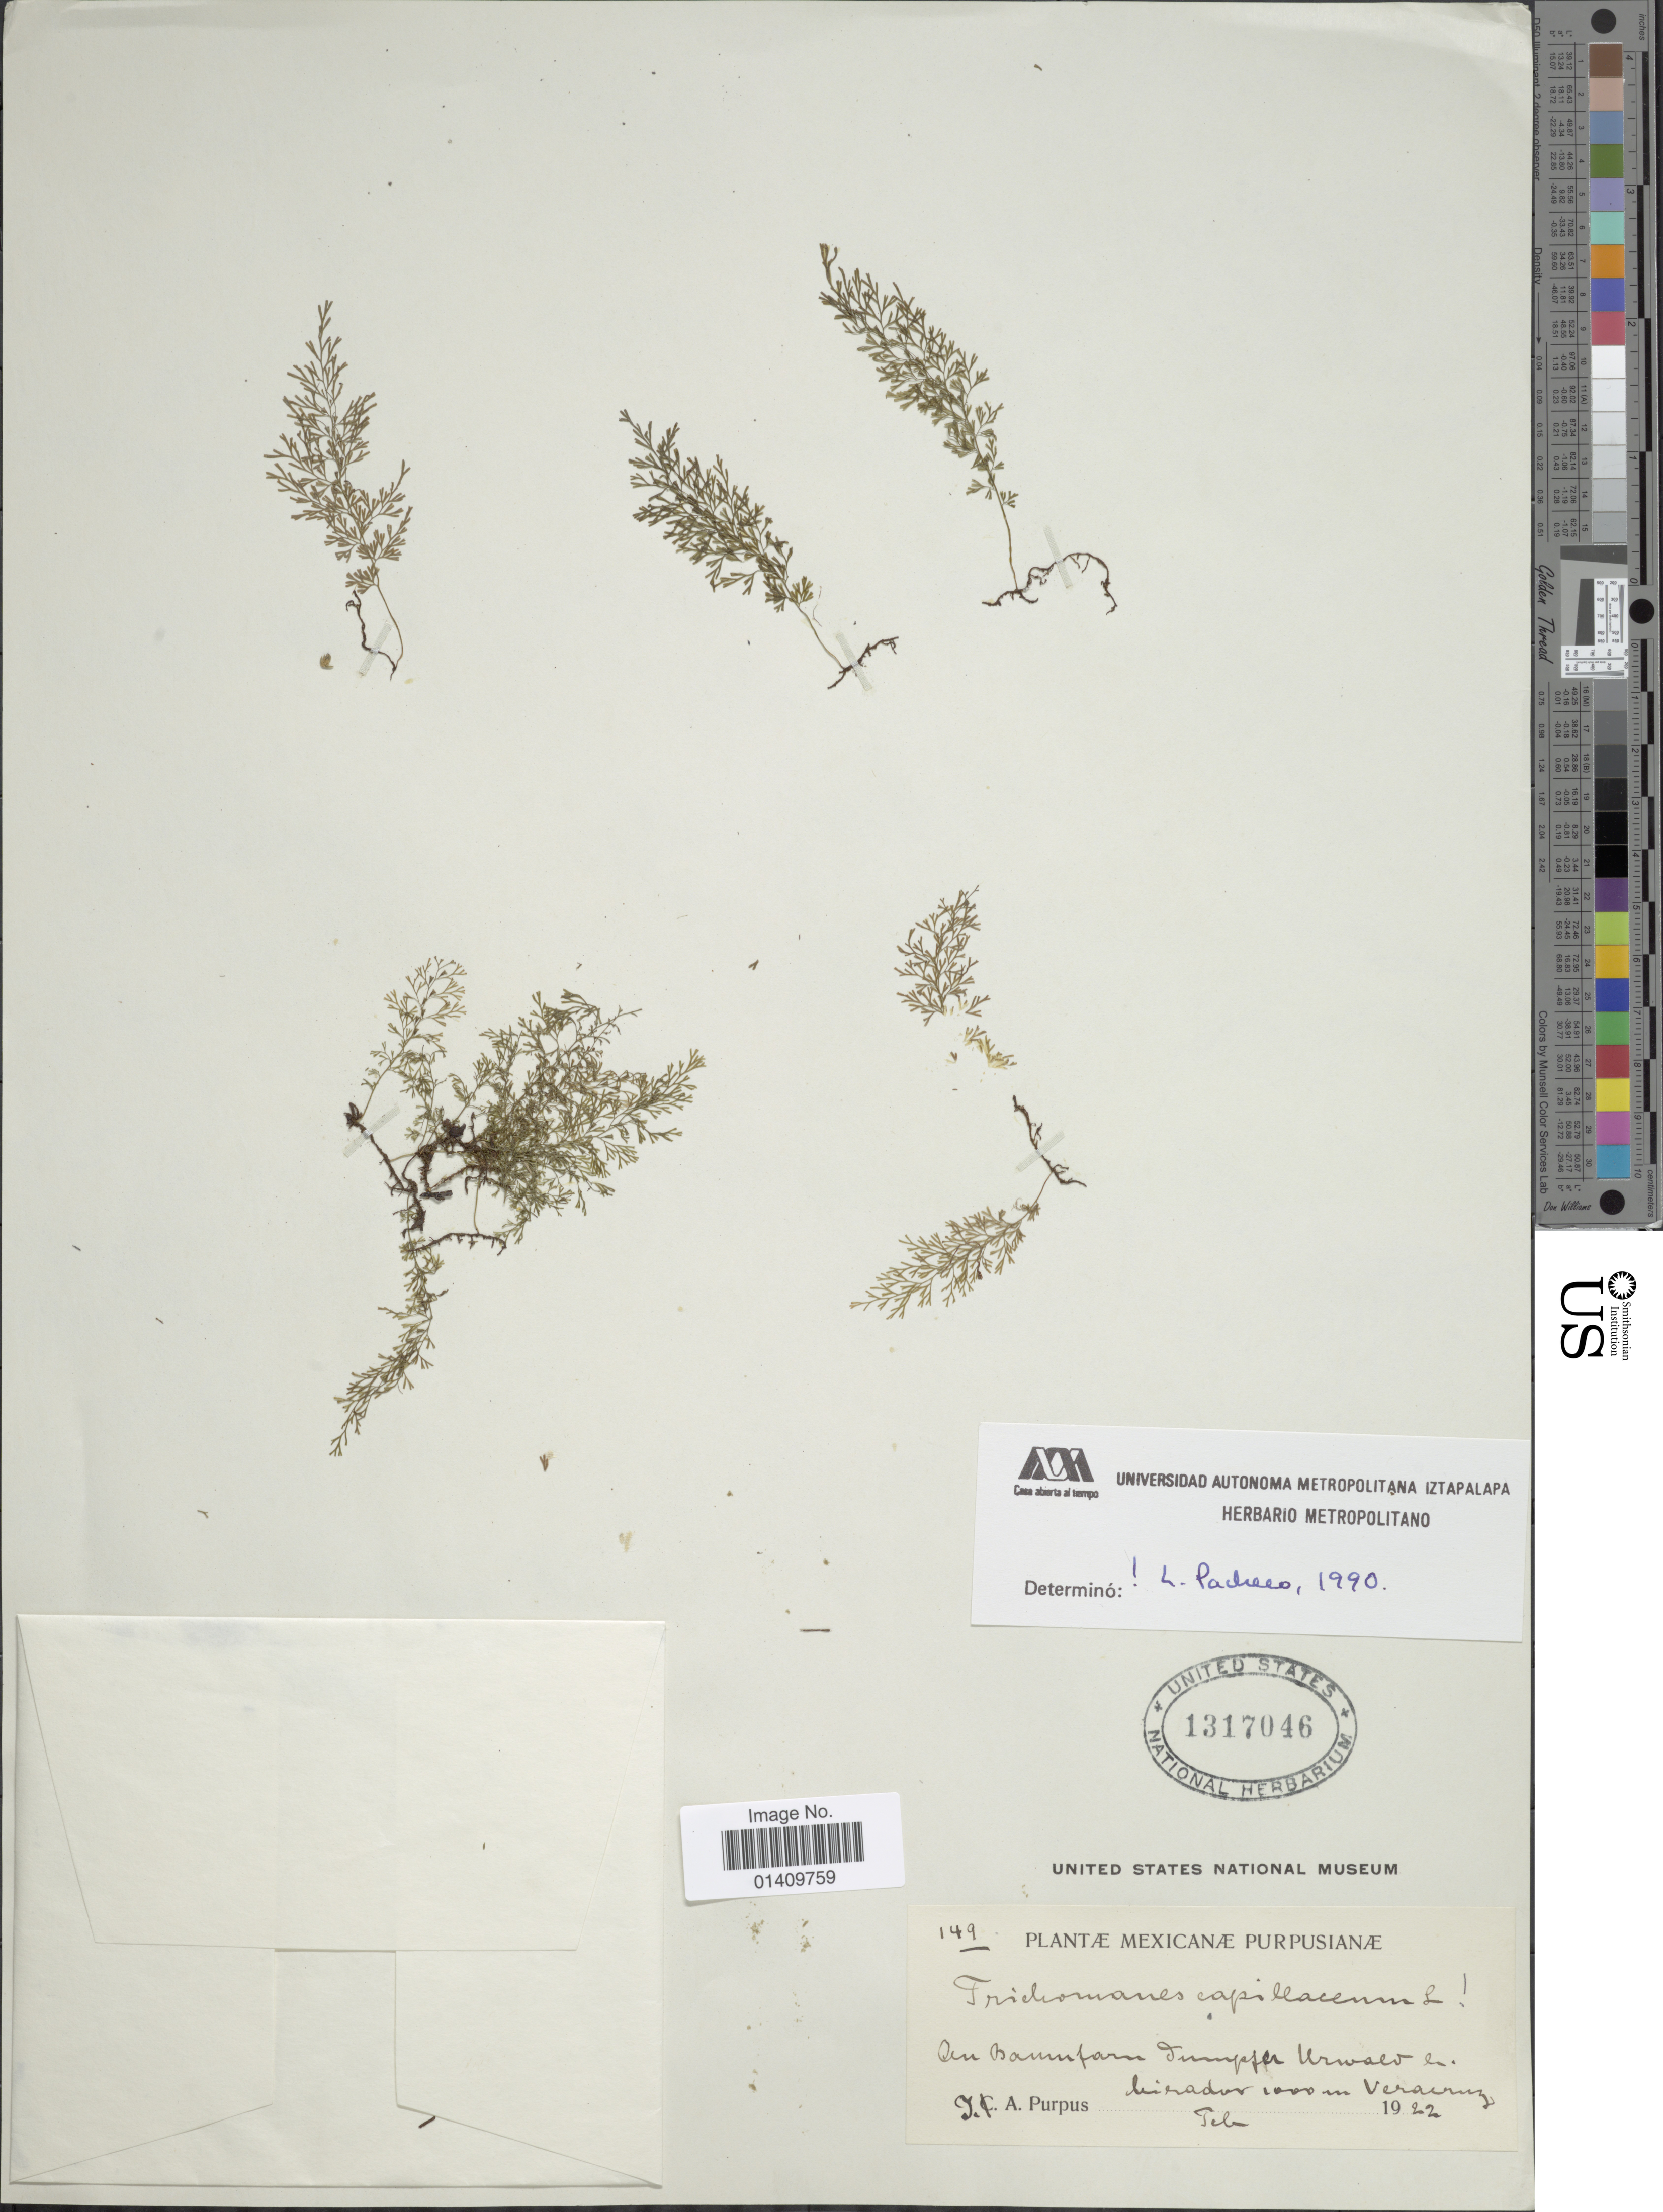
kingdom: Plantae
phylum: Tracheophyta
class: Polypodiopsida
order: Hymenophyllales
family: Hymenophyllaceae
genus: Polyphlebium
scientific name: Polyphlebium capillaceum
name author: (L.) Ebihara & Dubuisson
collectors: J. A. Purpus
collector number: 149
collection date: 1922-02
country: Mexico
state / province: Veracruz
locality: An Baum dumpfer Urwald b. Mirador Veracruz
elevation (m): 1000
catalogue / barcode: US 1317046